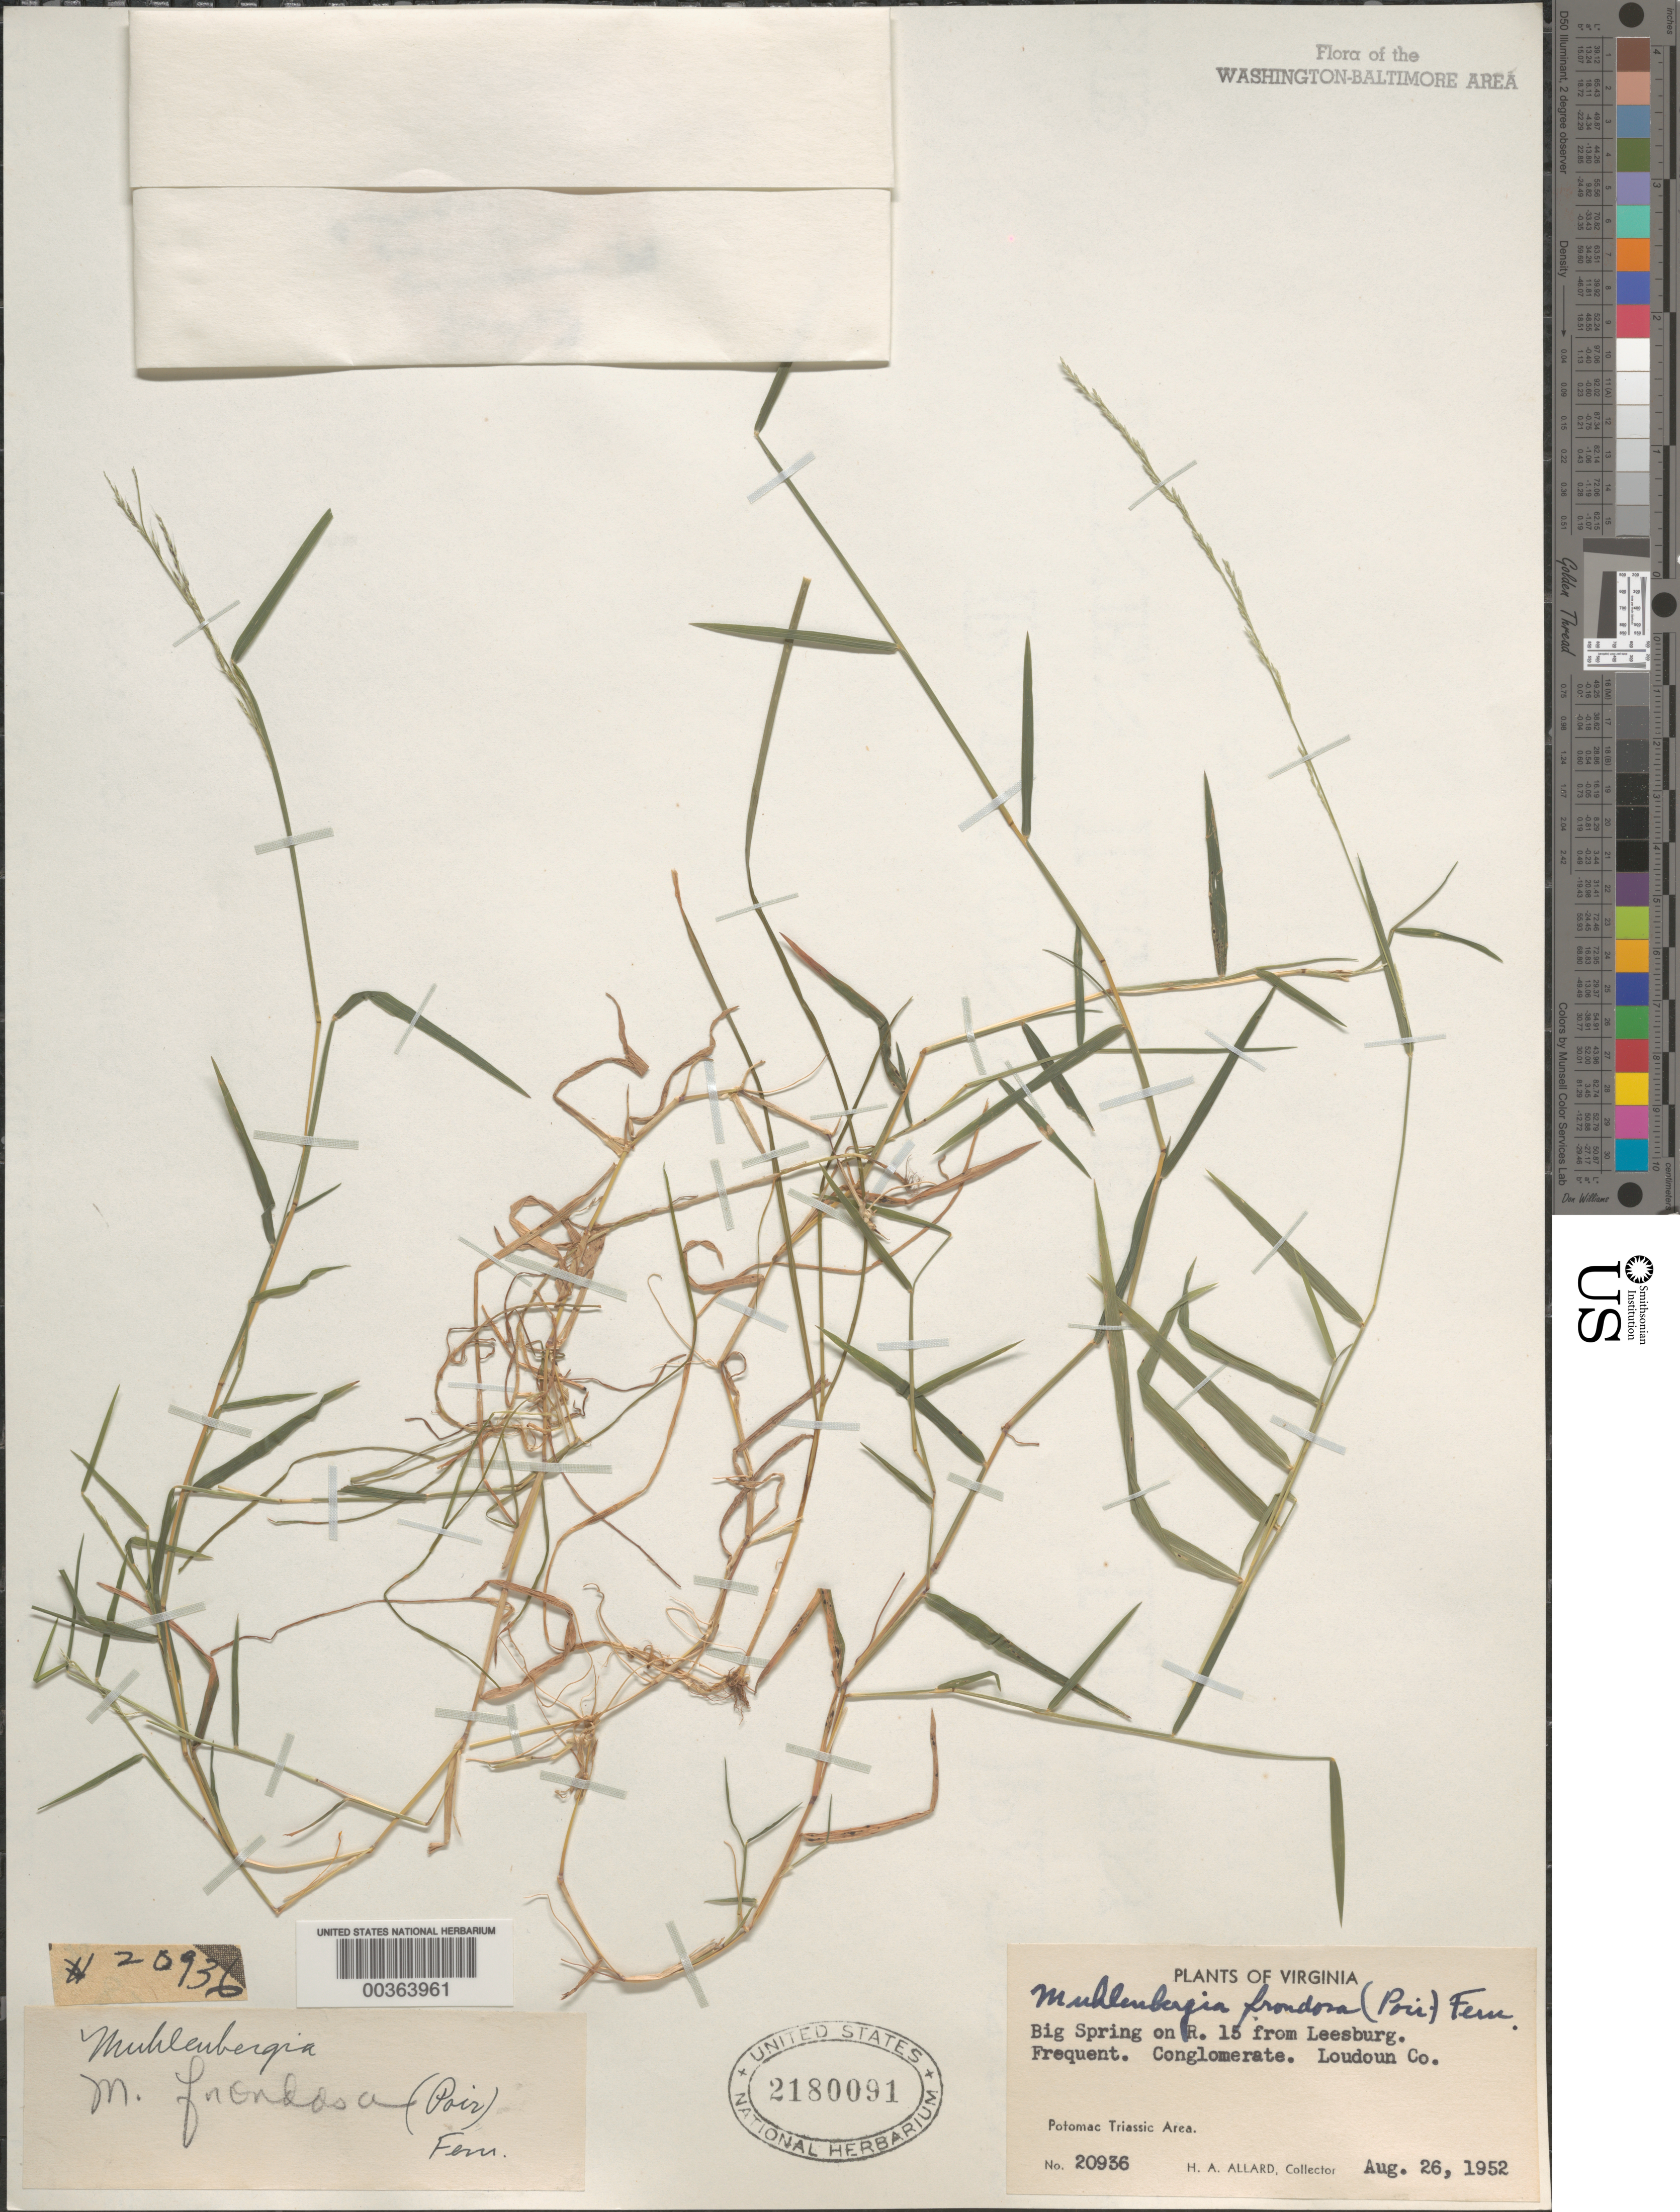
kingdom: Plantae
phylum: Tracheophyta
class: Liliopsida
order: Poales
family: Poaceae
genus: Muhlenbergia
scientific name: Muhlenbergia frondosa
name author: (Poir.) Fernald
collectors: H. A. Allard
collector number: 20936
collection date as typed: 26 Aug 1952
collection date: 1952-08-26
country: United States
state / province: Virginia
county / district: Loudoun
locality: Spring on Route 15, Leesburg vicinity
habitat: Triassic area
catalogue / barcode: US 2180091